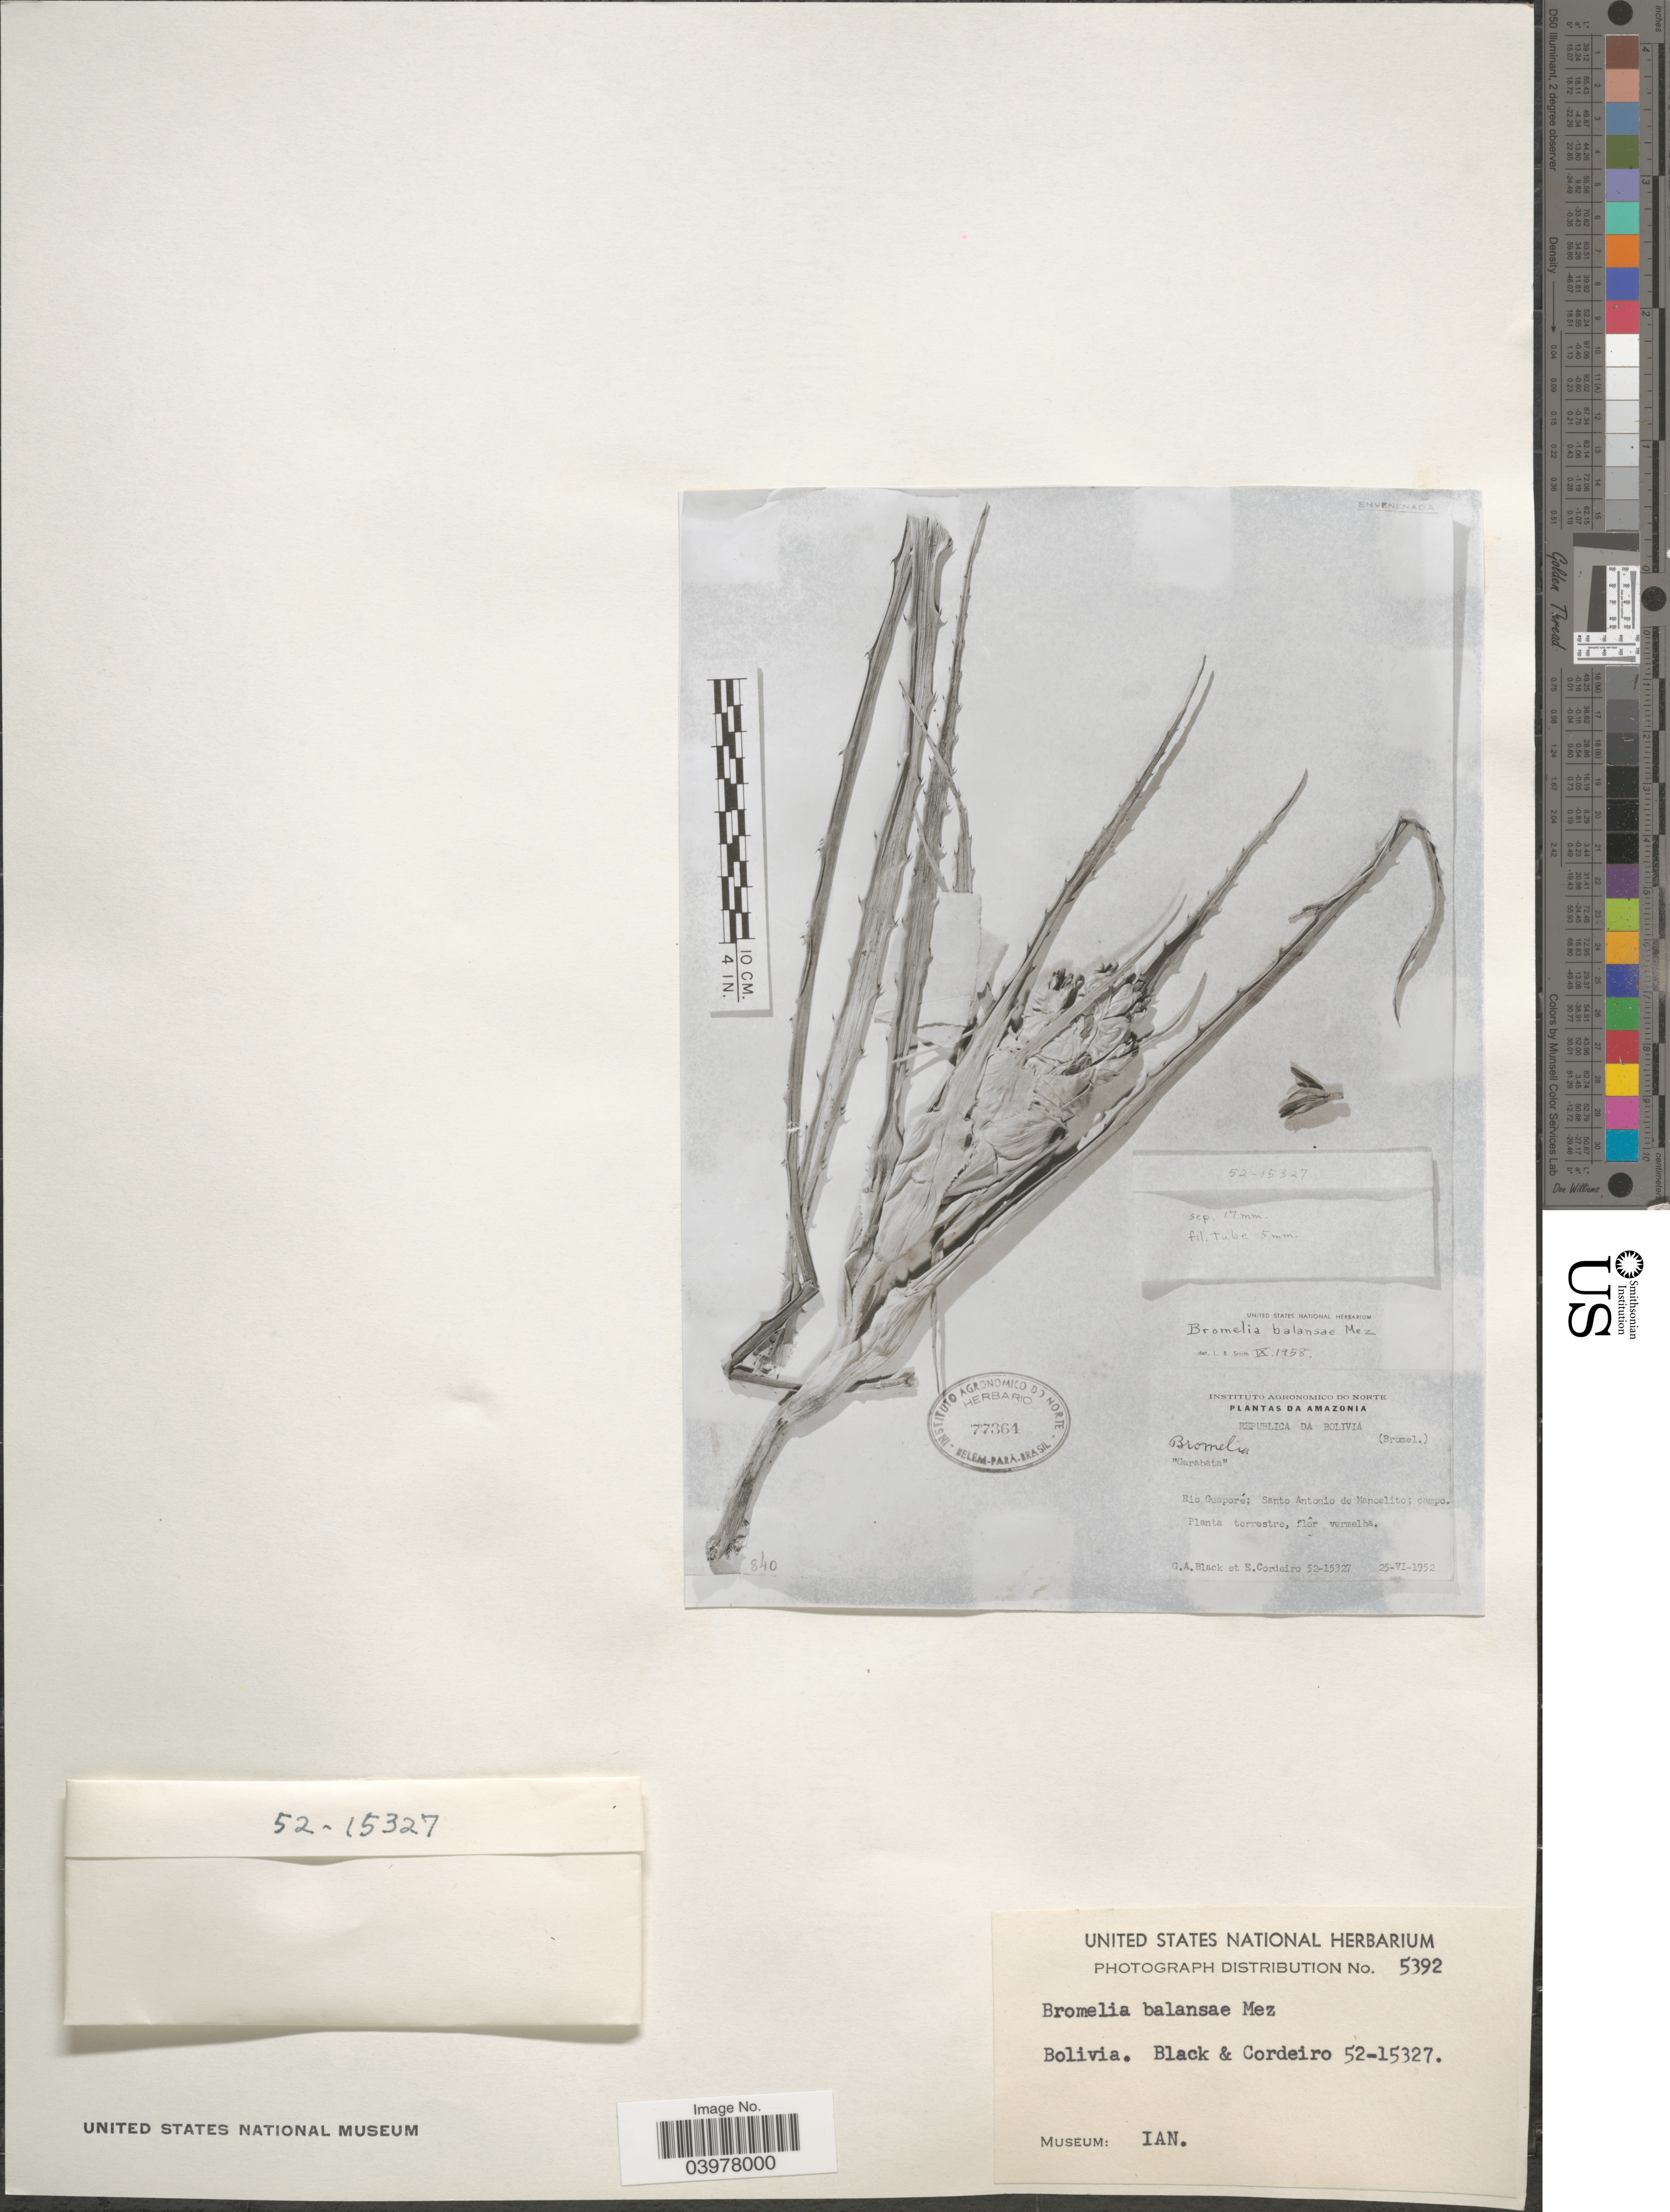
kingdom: Plantae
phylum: Tracheophyta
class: Liliopsida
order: Poales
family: Bromeliaceae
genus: Bromelia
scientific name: Bromelia balansae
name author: Mez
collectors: G. A. Black & E. Cordeiro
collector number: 52-15327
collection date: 1952-06-25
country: Bolivia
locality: Amazonia. Rio Guaporé; Santo Antonio de Mancelito; campo.